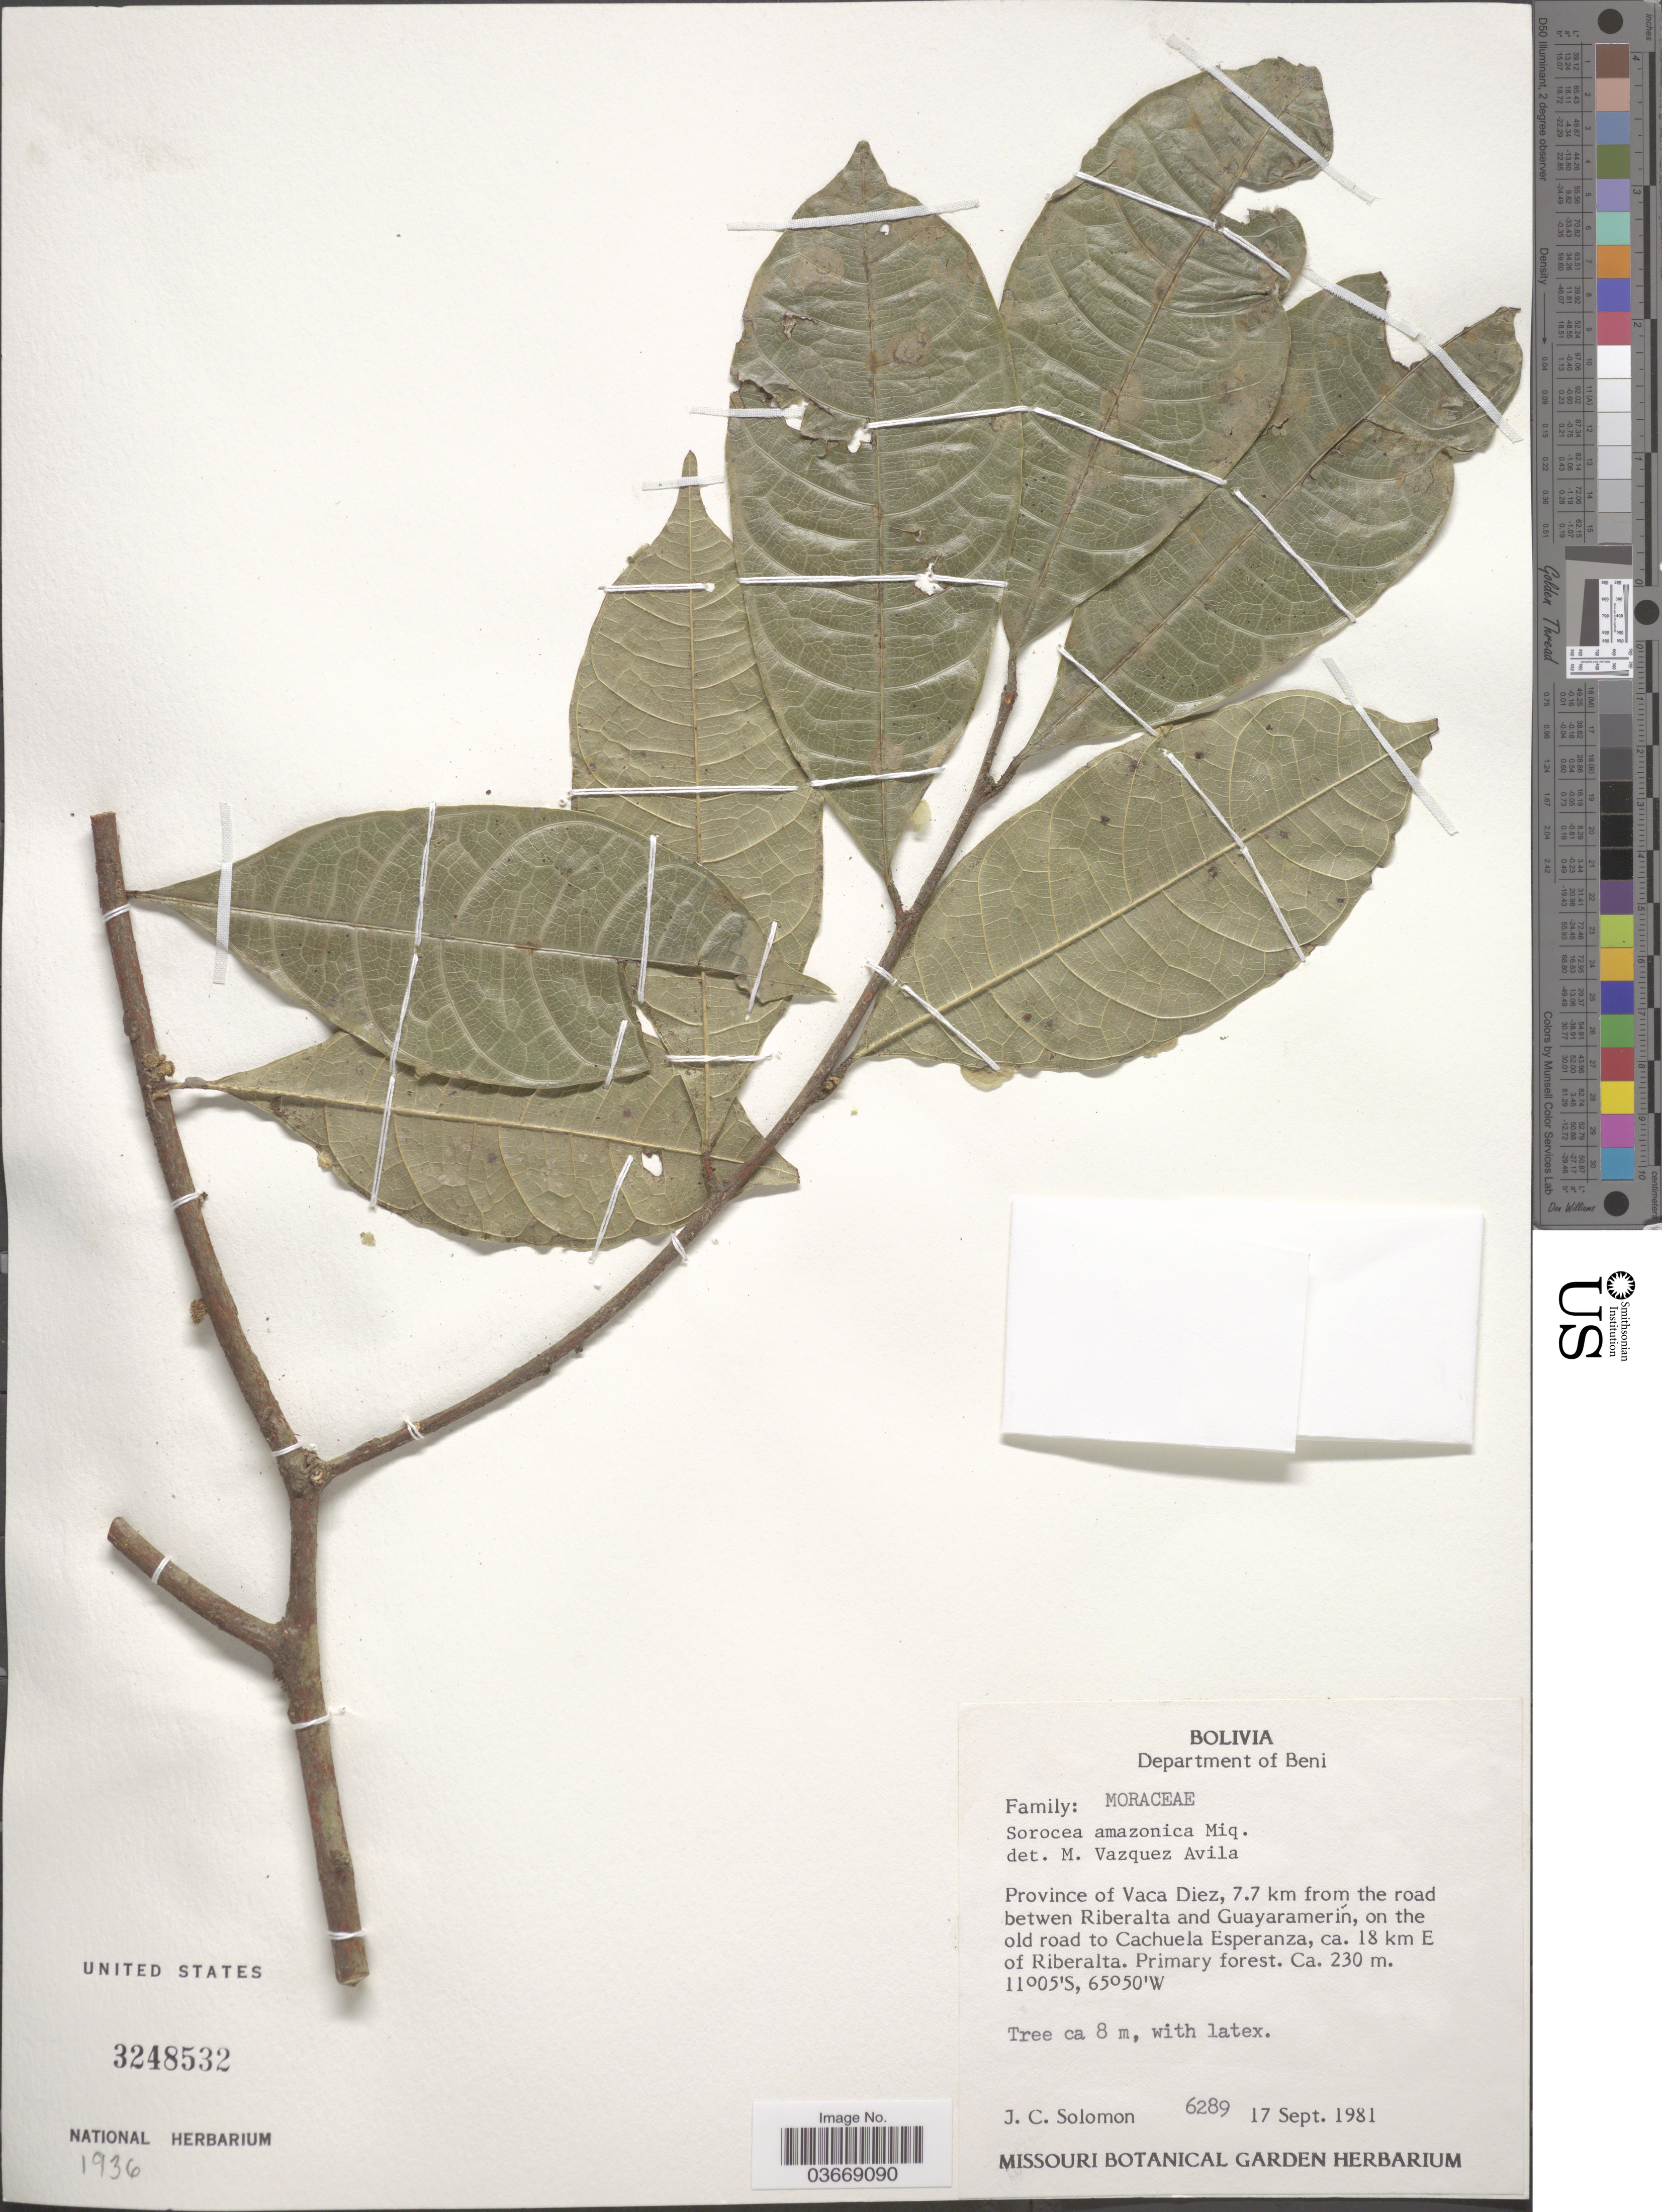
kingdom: Plantae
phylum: Tracheophyta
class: Magnoliopsida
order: Rosales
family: Moraceae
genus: Sorocea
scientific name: Sorocea amazonica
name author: Miq.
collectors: J. C. Solomon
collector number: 6289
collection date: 1981-09-17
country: Bolivia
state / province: Beni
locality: Department of Beni. Province of Vaca Diez, 7.7 km from the road between Riberalta and Guayaramerin, on the old road to Cachuela Esperanza, ca. 18 km E of Riberalta.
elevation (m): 230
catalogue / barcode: US 3248532